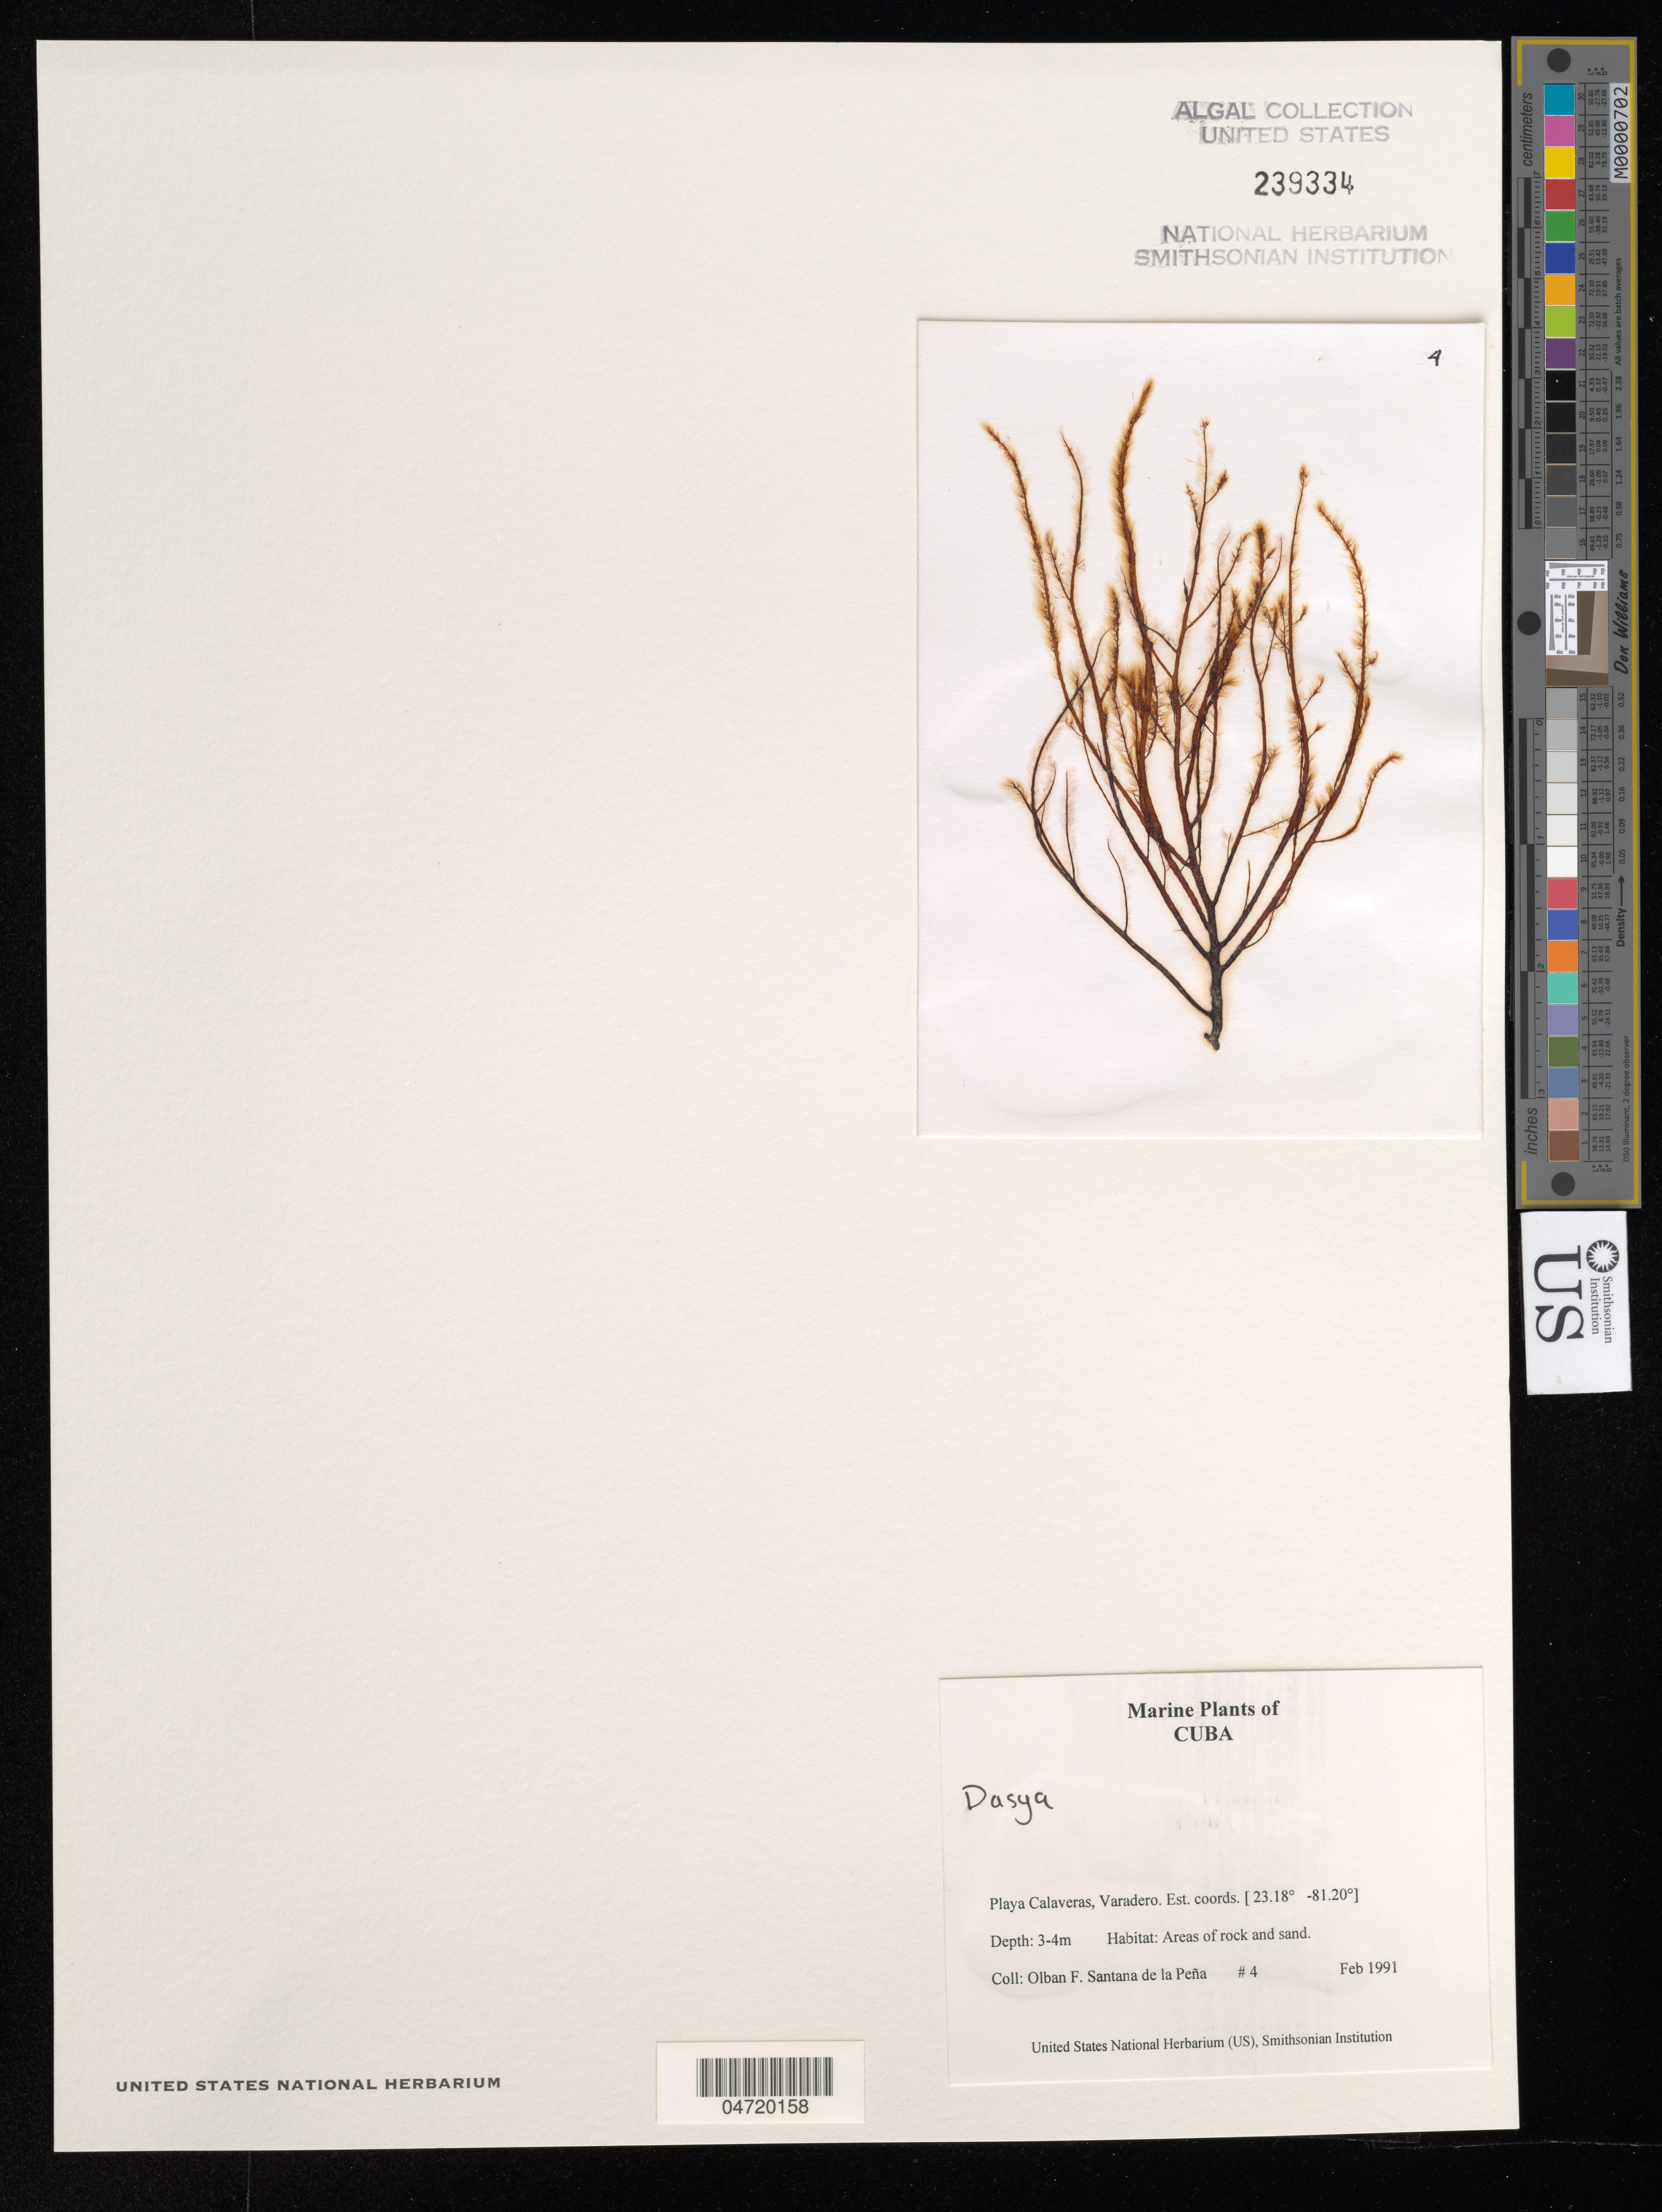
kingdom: Plantae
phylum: Rhodophyta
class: Florideophyceae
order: Ceramiales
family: Dasyaceae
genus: Dasya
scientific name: Dasya sp.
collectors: O. Santana de la Peña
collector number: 4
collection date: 1991-02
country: Cuba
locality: Playa Calaveras, Varadero.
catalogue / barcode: US 239334